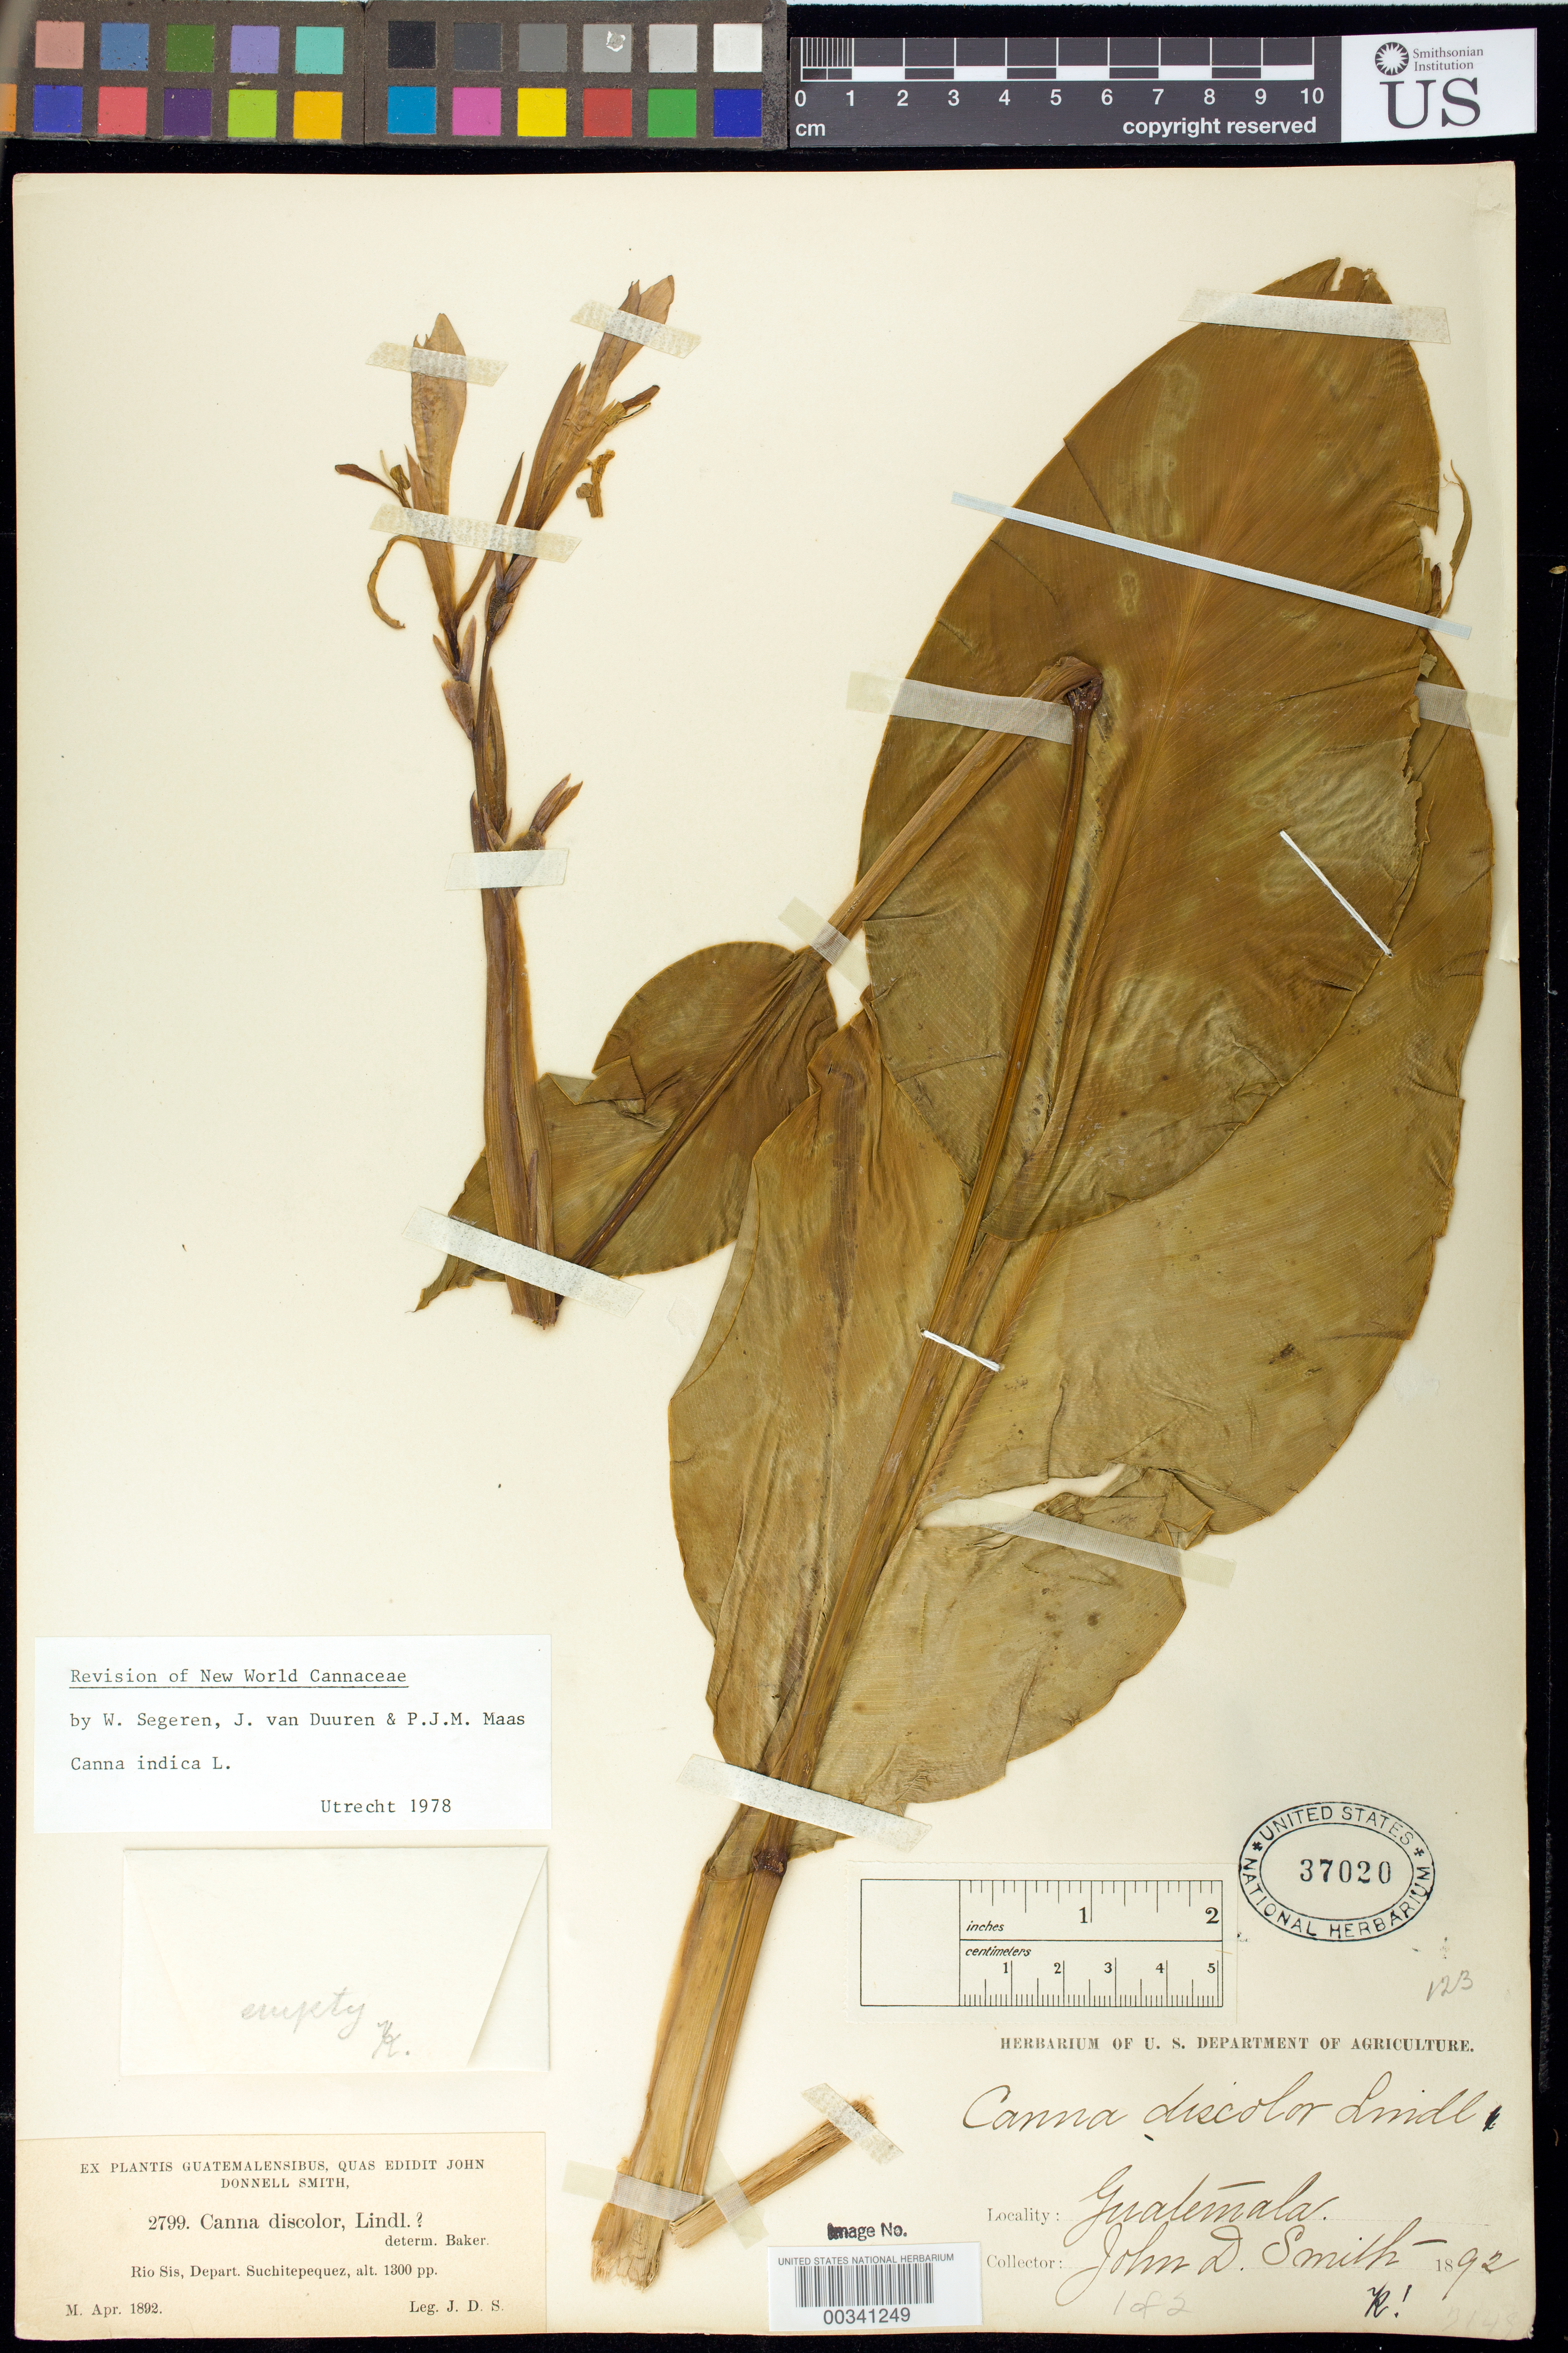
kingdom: Plantae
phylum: Tracheophyta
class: Liliopsida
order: Zingiberales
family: Cannaceae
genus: Canna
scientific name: Canna indica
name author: L.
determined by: Segeren, W.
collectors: J. Donnell Smith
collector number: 2799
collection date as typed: Apr 1892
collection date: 1892-04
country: Guatemala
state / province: Suchitepéquez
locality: Rio sis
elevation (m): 396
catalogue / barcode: US 37020